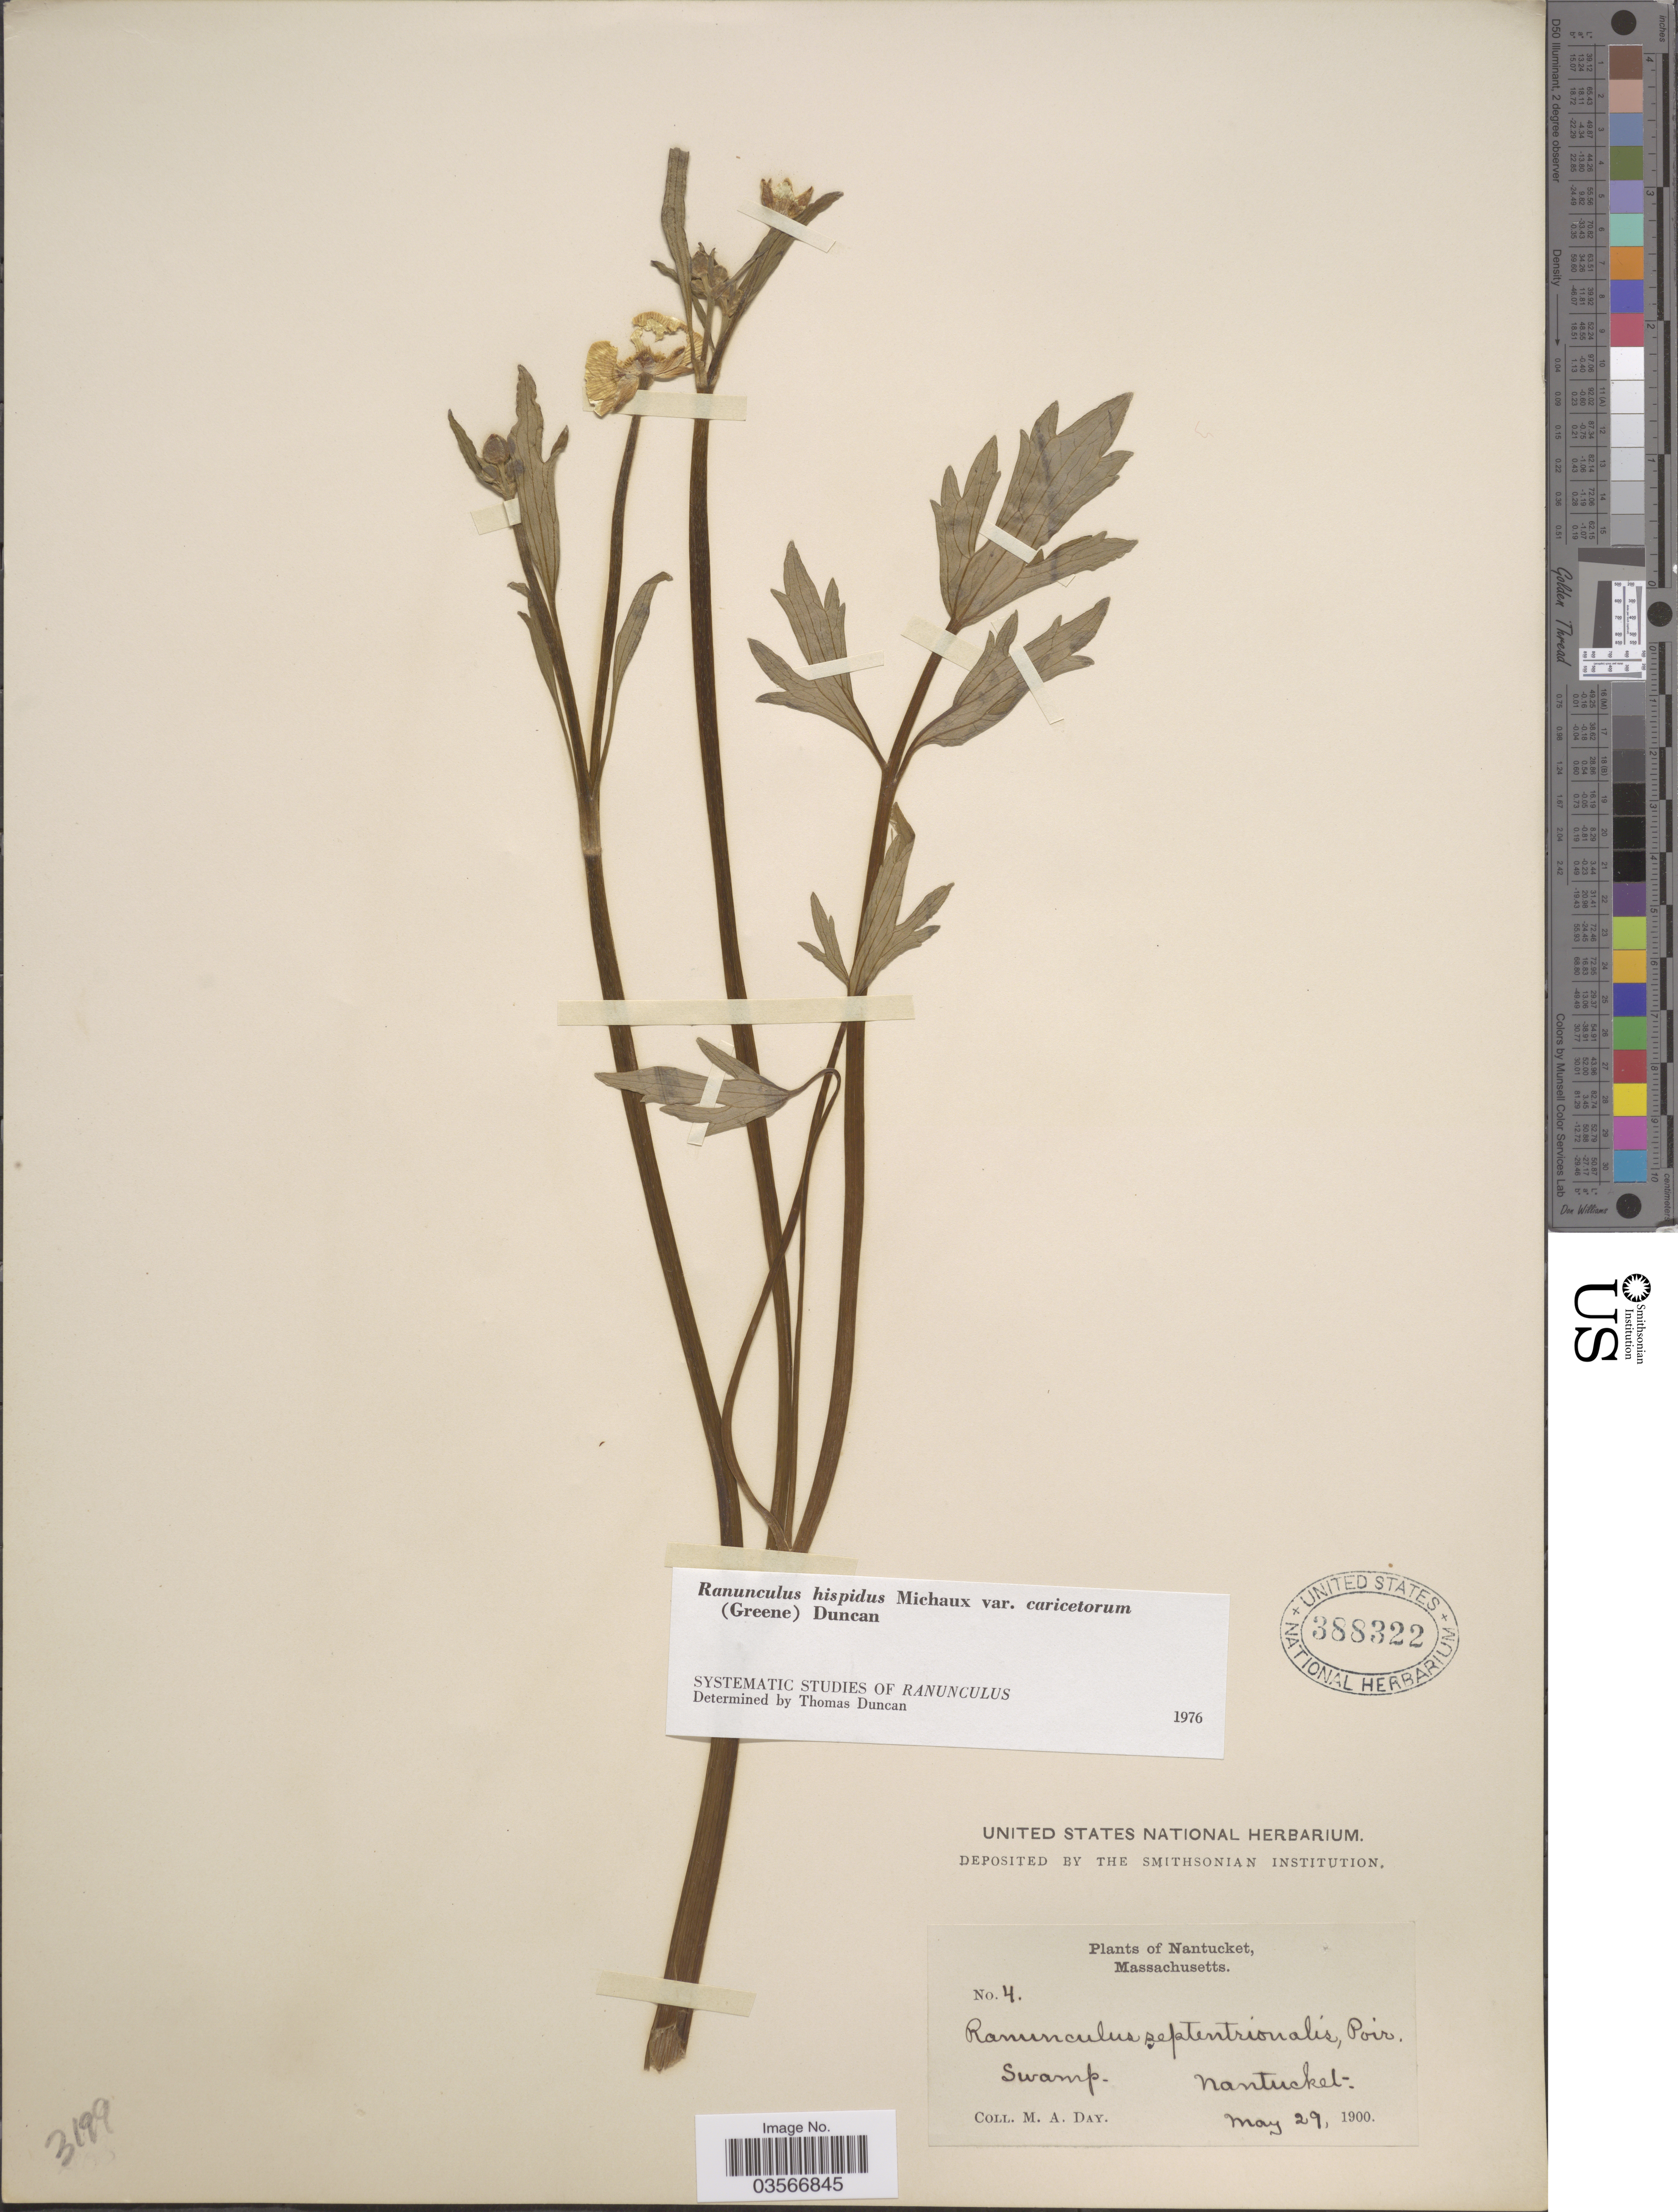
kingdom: Plantae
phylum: Tracheophyta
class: Magnoliopsida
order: Ranunculales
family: Ranunculaceae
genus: Ranunculus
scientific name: Ranunculus hispidus var. caricetorum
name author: Michx.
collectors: M. Day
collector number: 4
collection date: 1900-05-29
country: United States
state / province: Massachusetts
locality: Nantucket. Swamp.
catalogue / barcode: US 388322